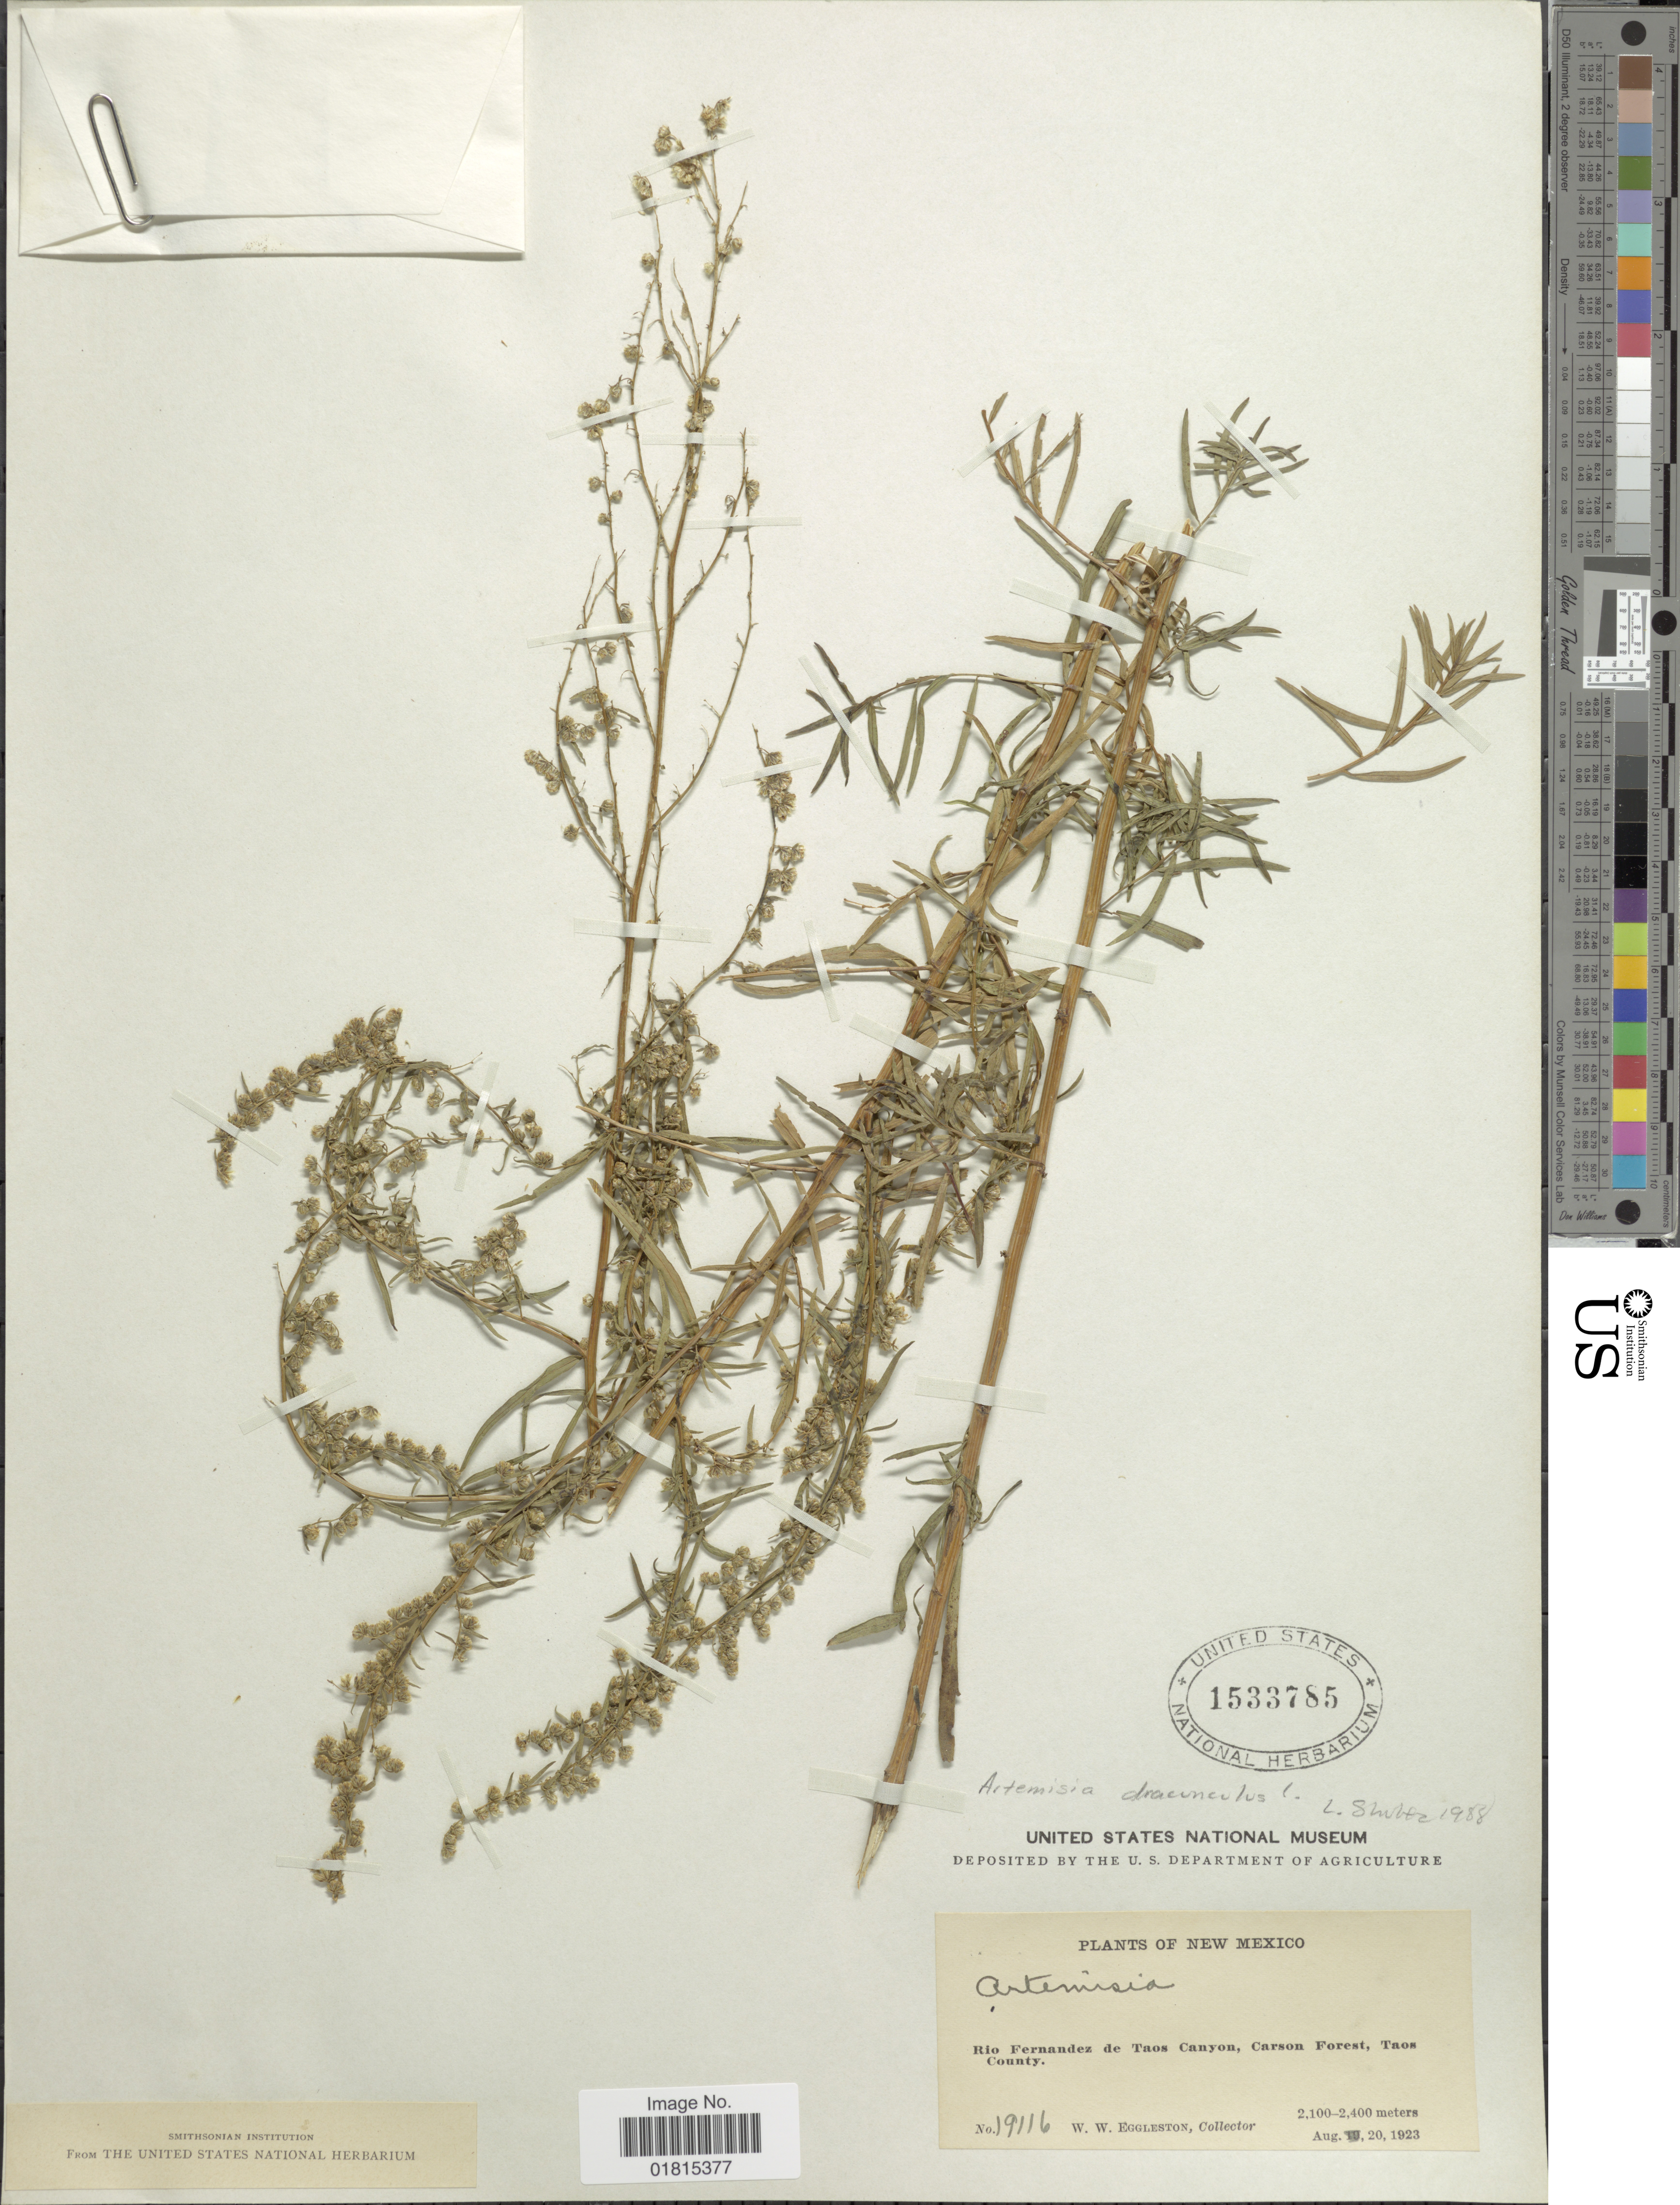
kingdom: Plantae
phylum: Tracheophyta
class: Magnoliopsida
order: Asterales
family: Asteraceae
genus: Artemisia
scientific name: Artemisia dracunculoides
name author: Pursh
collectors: W. W. Eggleston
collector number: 19116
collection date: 1923-08-20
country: United States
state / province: New Mexico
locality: Rio Fernandez de Taos Canyon, Carson Forest, Taos County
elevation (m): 2100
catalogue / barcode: US 1533785